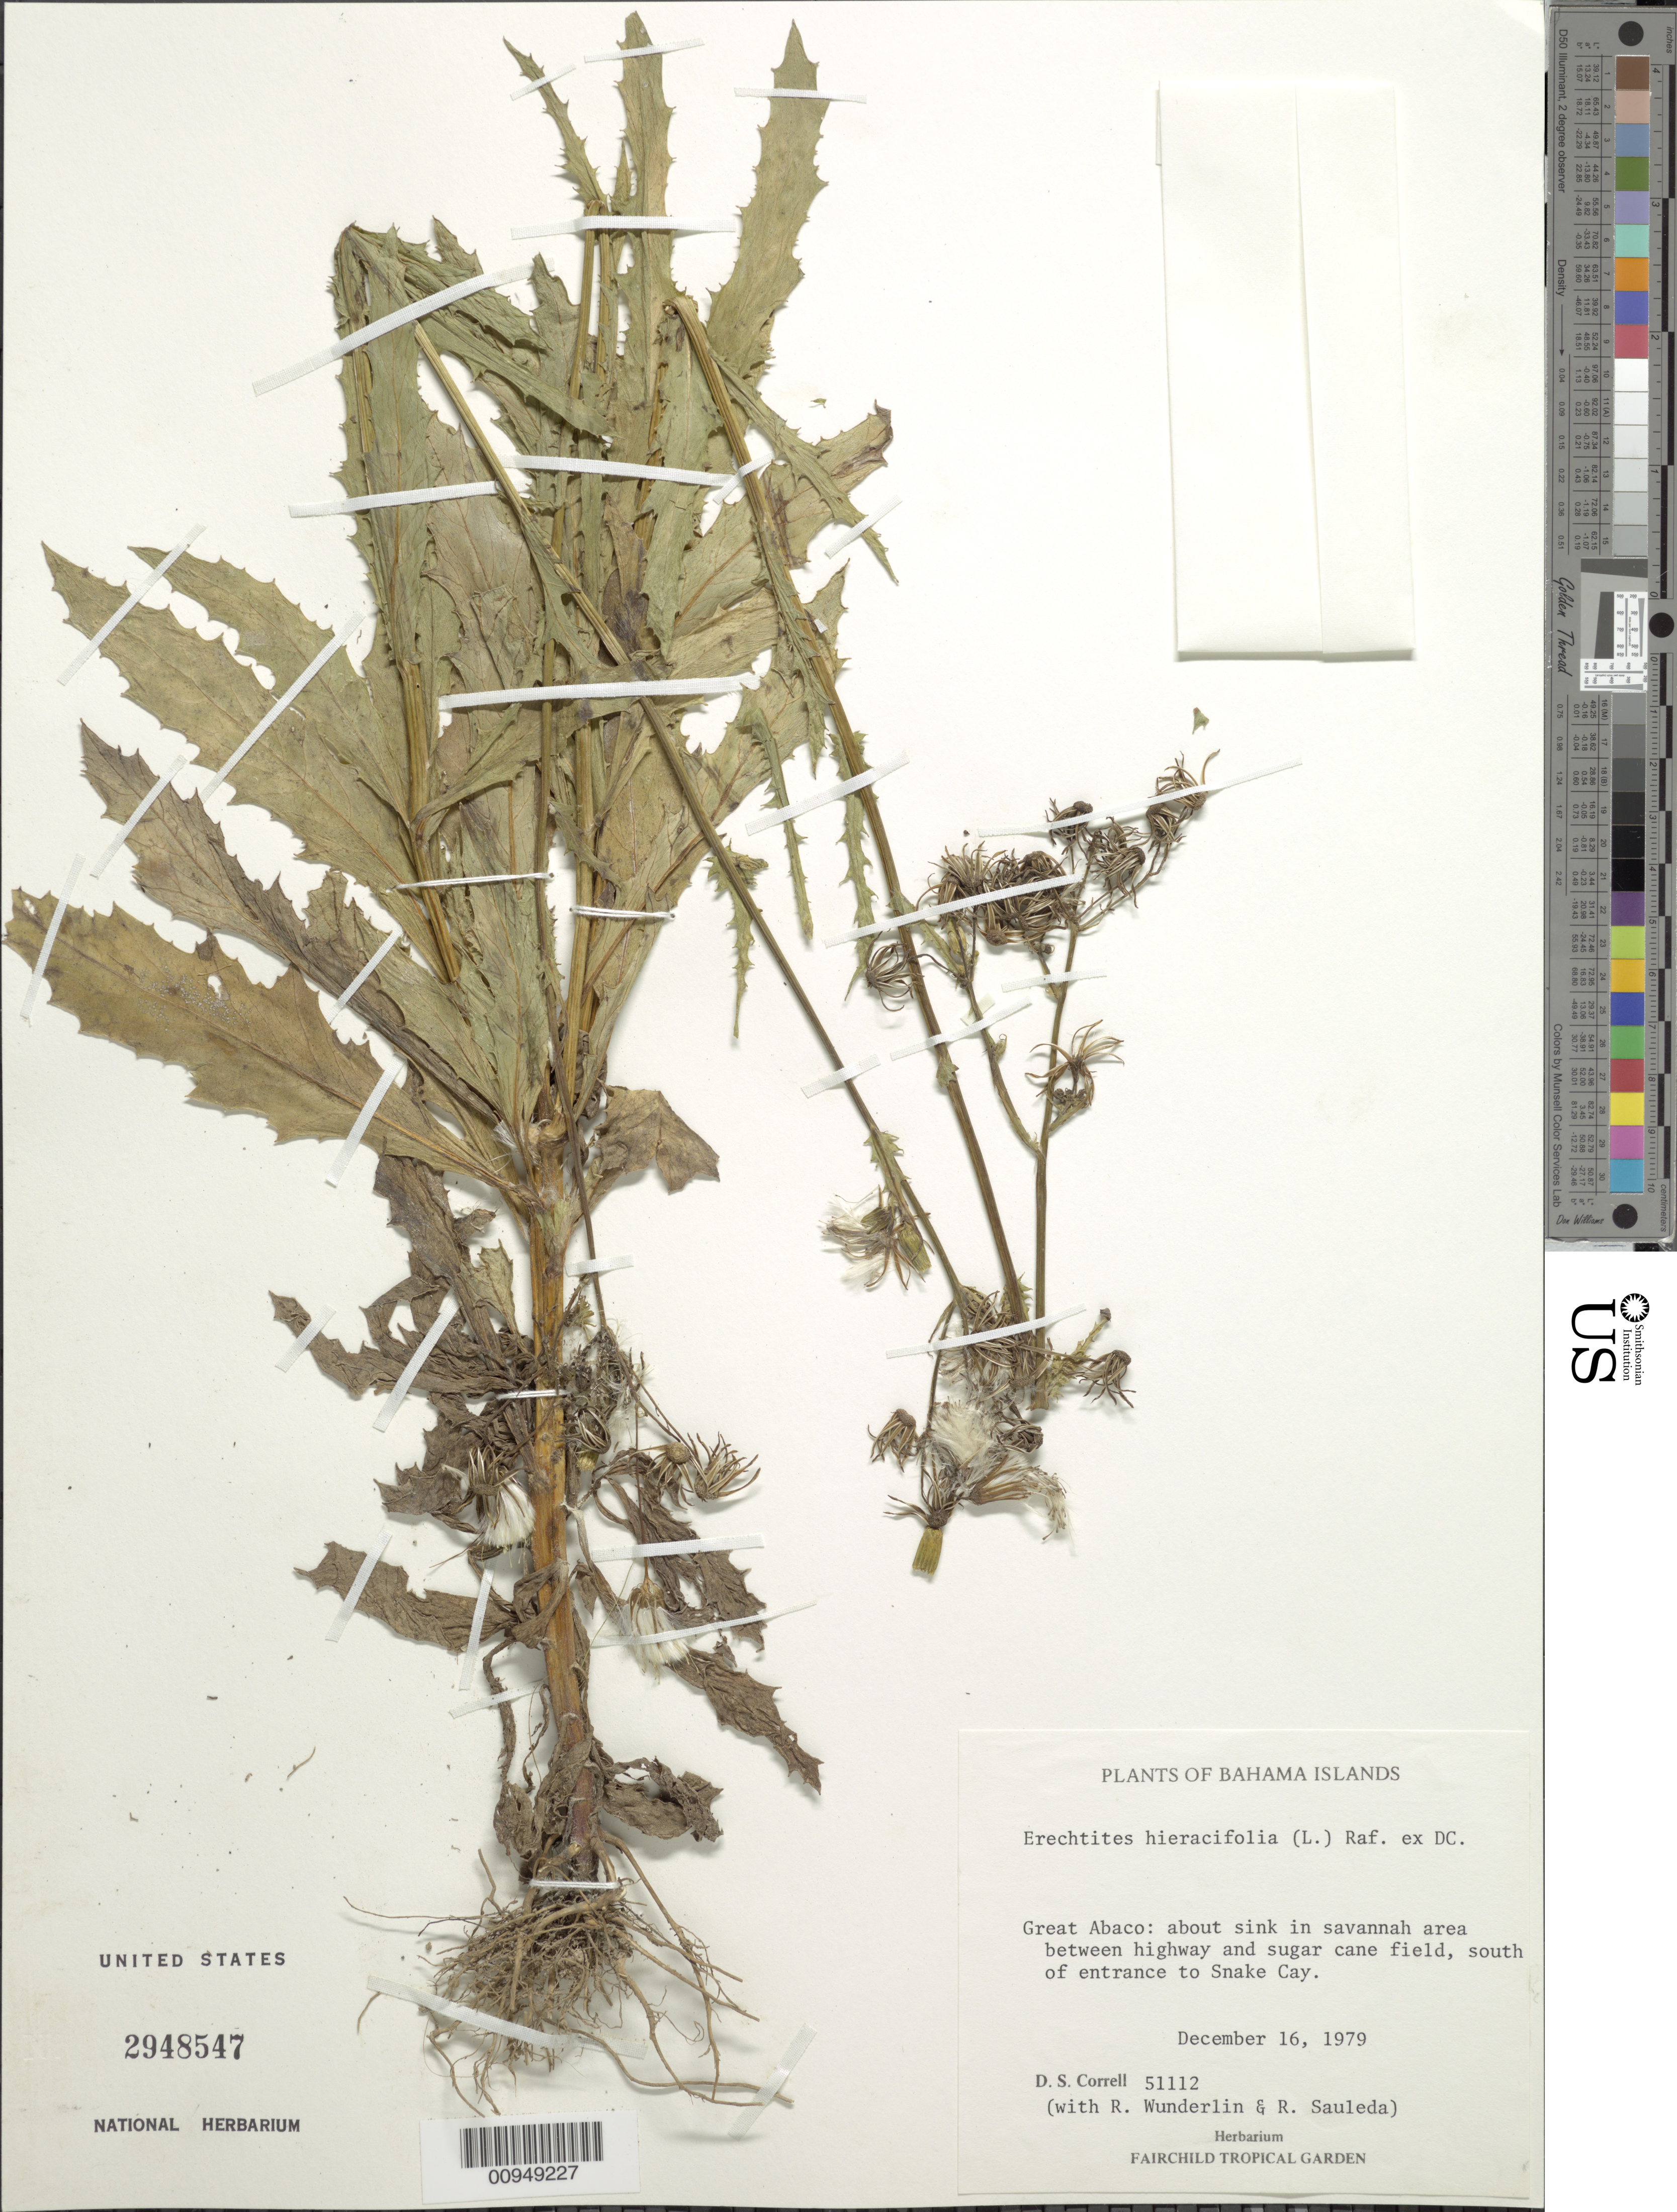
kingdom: Plantae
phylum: Tracheophyta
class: Magnoliopsida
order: Asterales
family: Asteraceae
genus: Erechtites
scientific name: Erechtites hieraciifolius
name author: (L.) Raf. ex DC.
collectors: D. S. Correll, R. P. Wunderlin & R. Sauleda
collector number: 51112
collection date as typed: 16 Dec 1979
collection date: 1979-12-16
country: Bahamas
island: Great Abaco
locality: S of entrance to Snake City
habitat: About water-filled sink in palmetto flat in savannah area between highway and sugar cane field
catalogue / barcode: US 948547